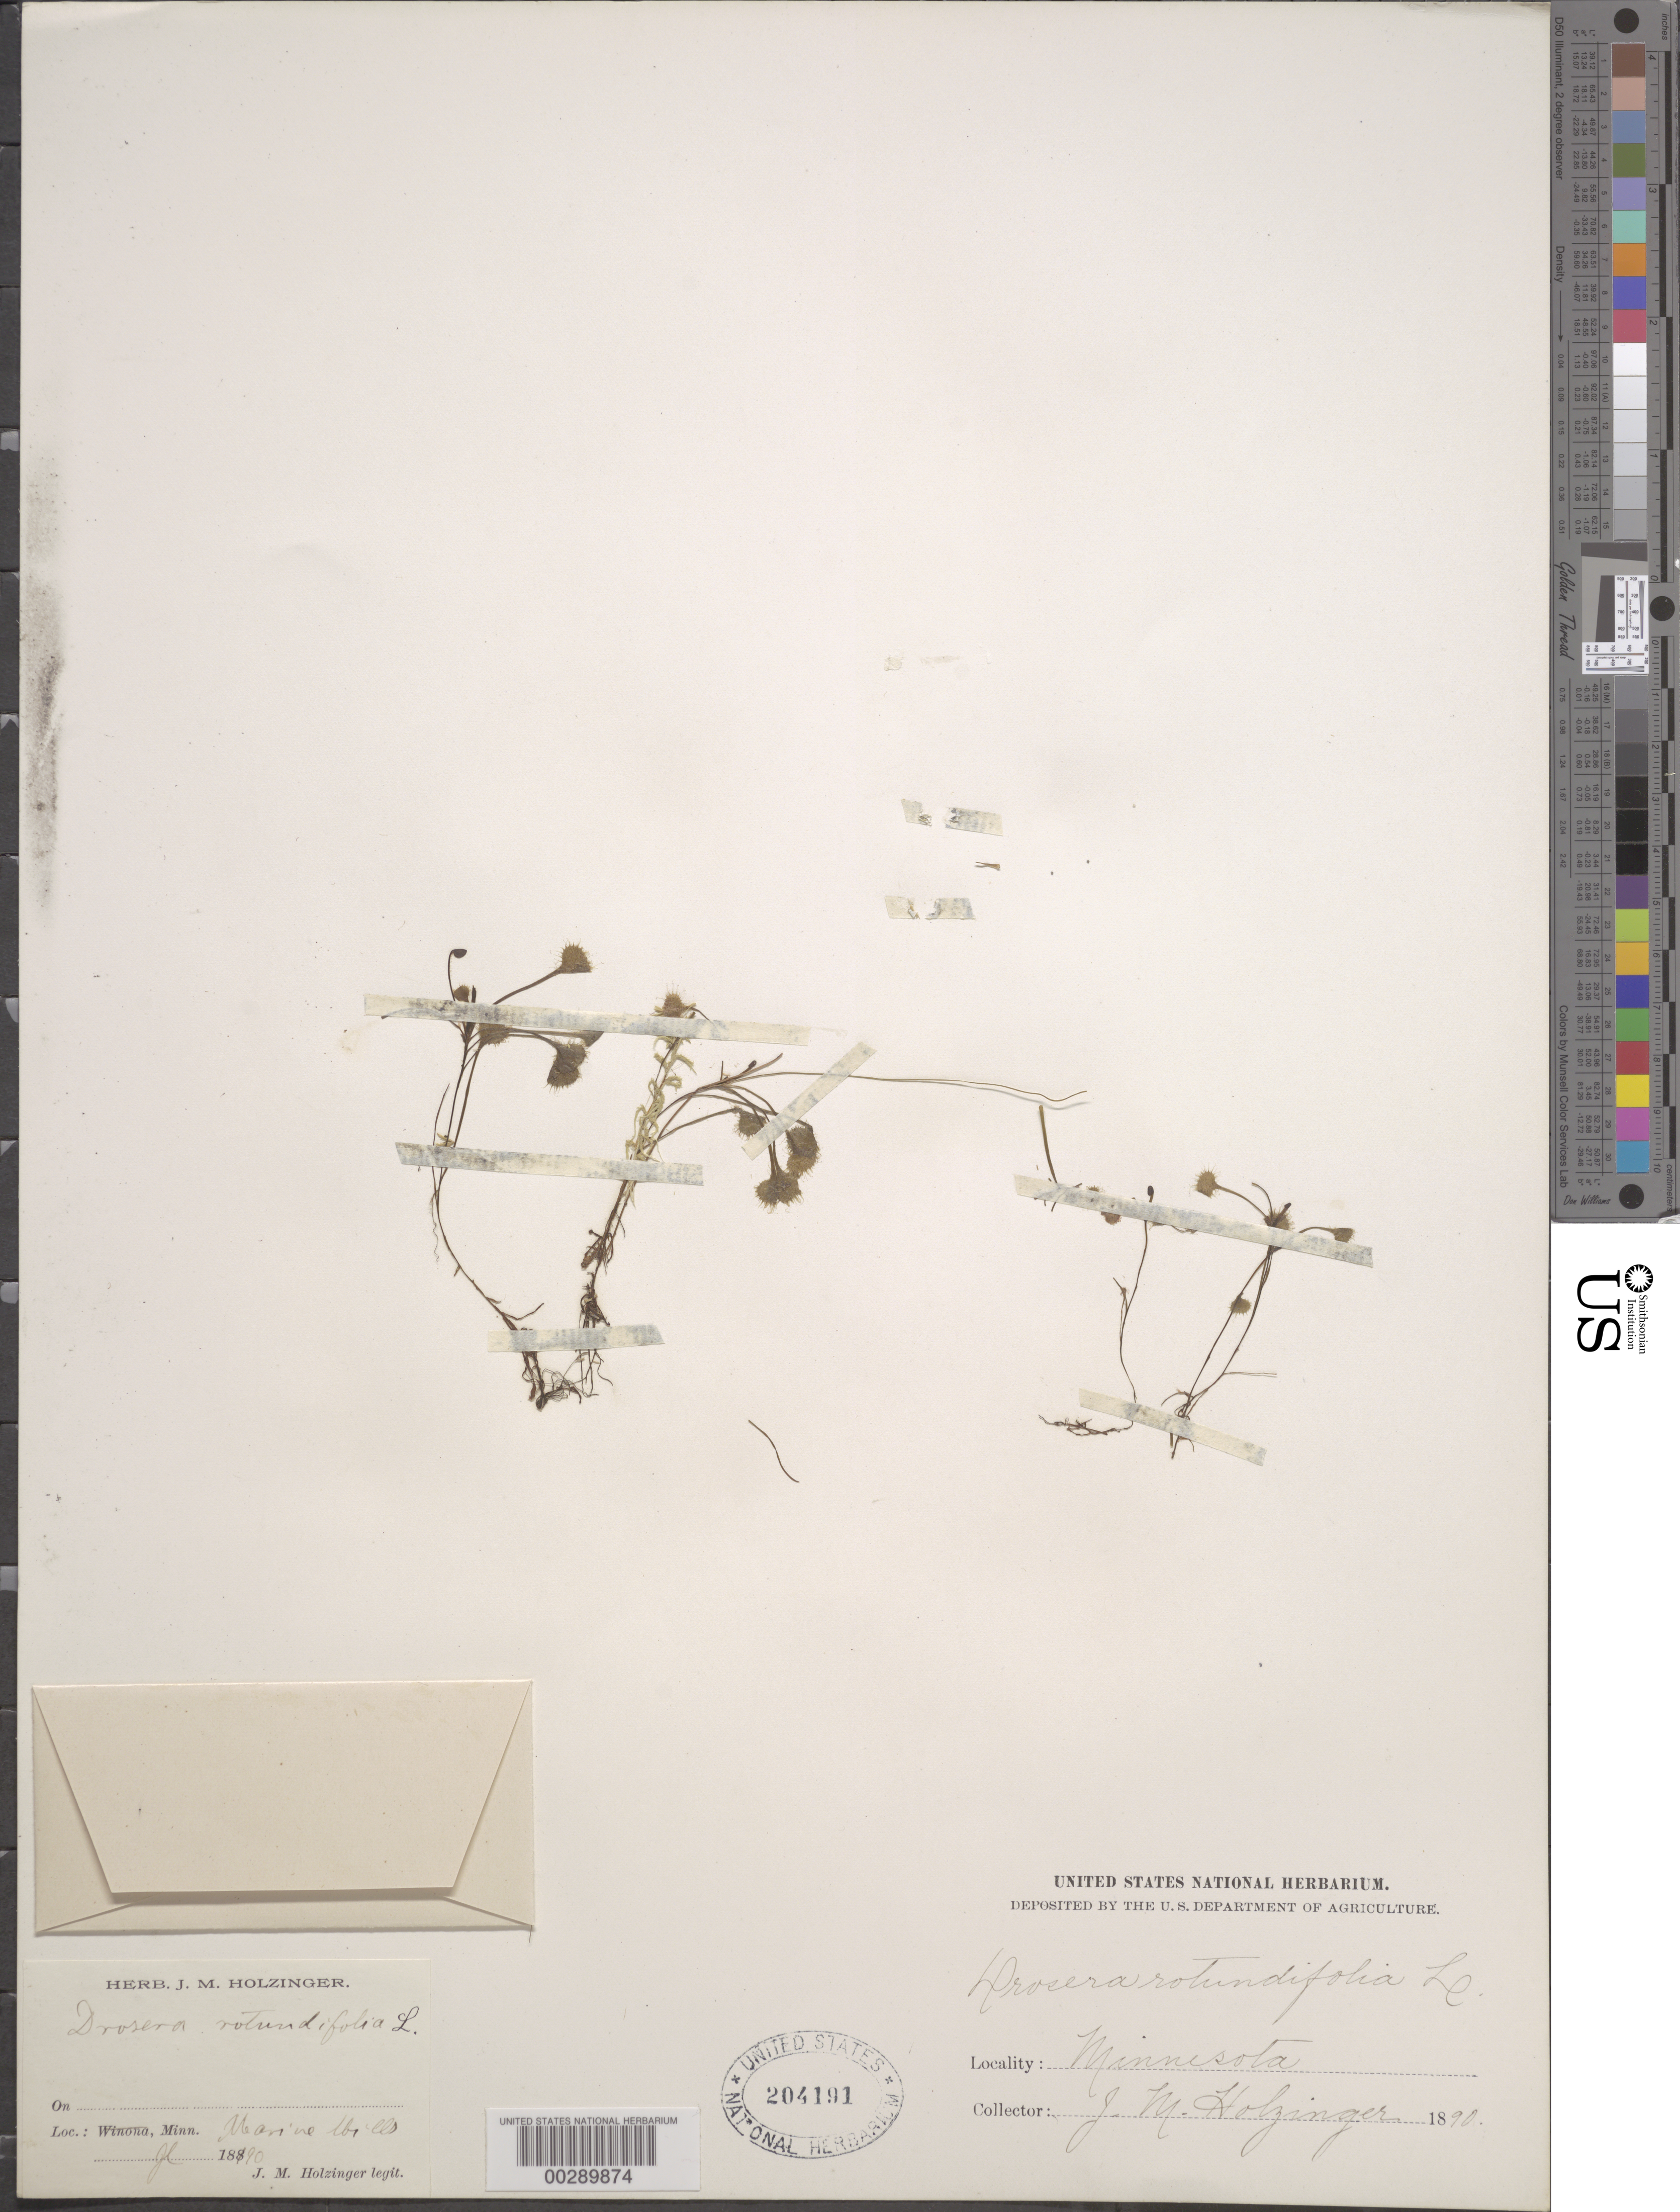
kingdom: Plantae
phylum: Tracheophyta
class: Magnoliopsida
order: Caryophyllales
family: Droseraceae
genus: Drosera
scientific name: Drosera rotundifolia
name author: L.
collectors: J. M. Holzinger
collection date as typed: Jul 1890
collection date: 1890-07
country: United States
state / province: Minnesota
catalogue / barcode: US 204191